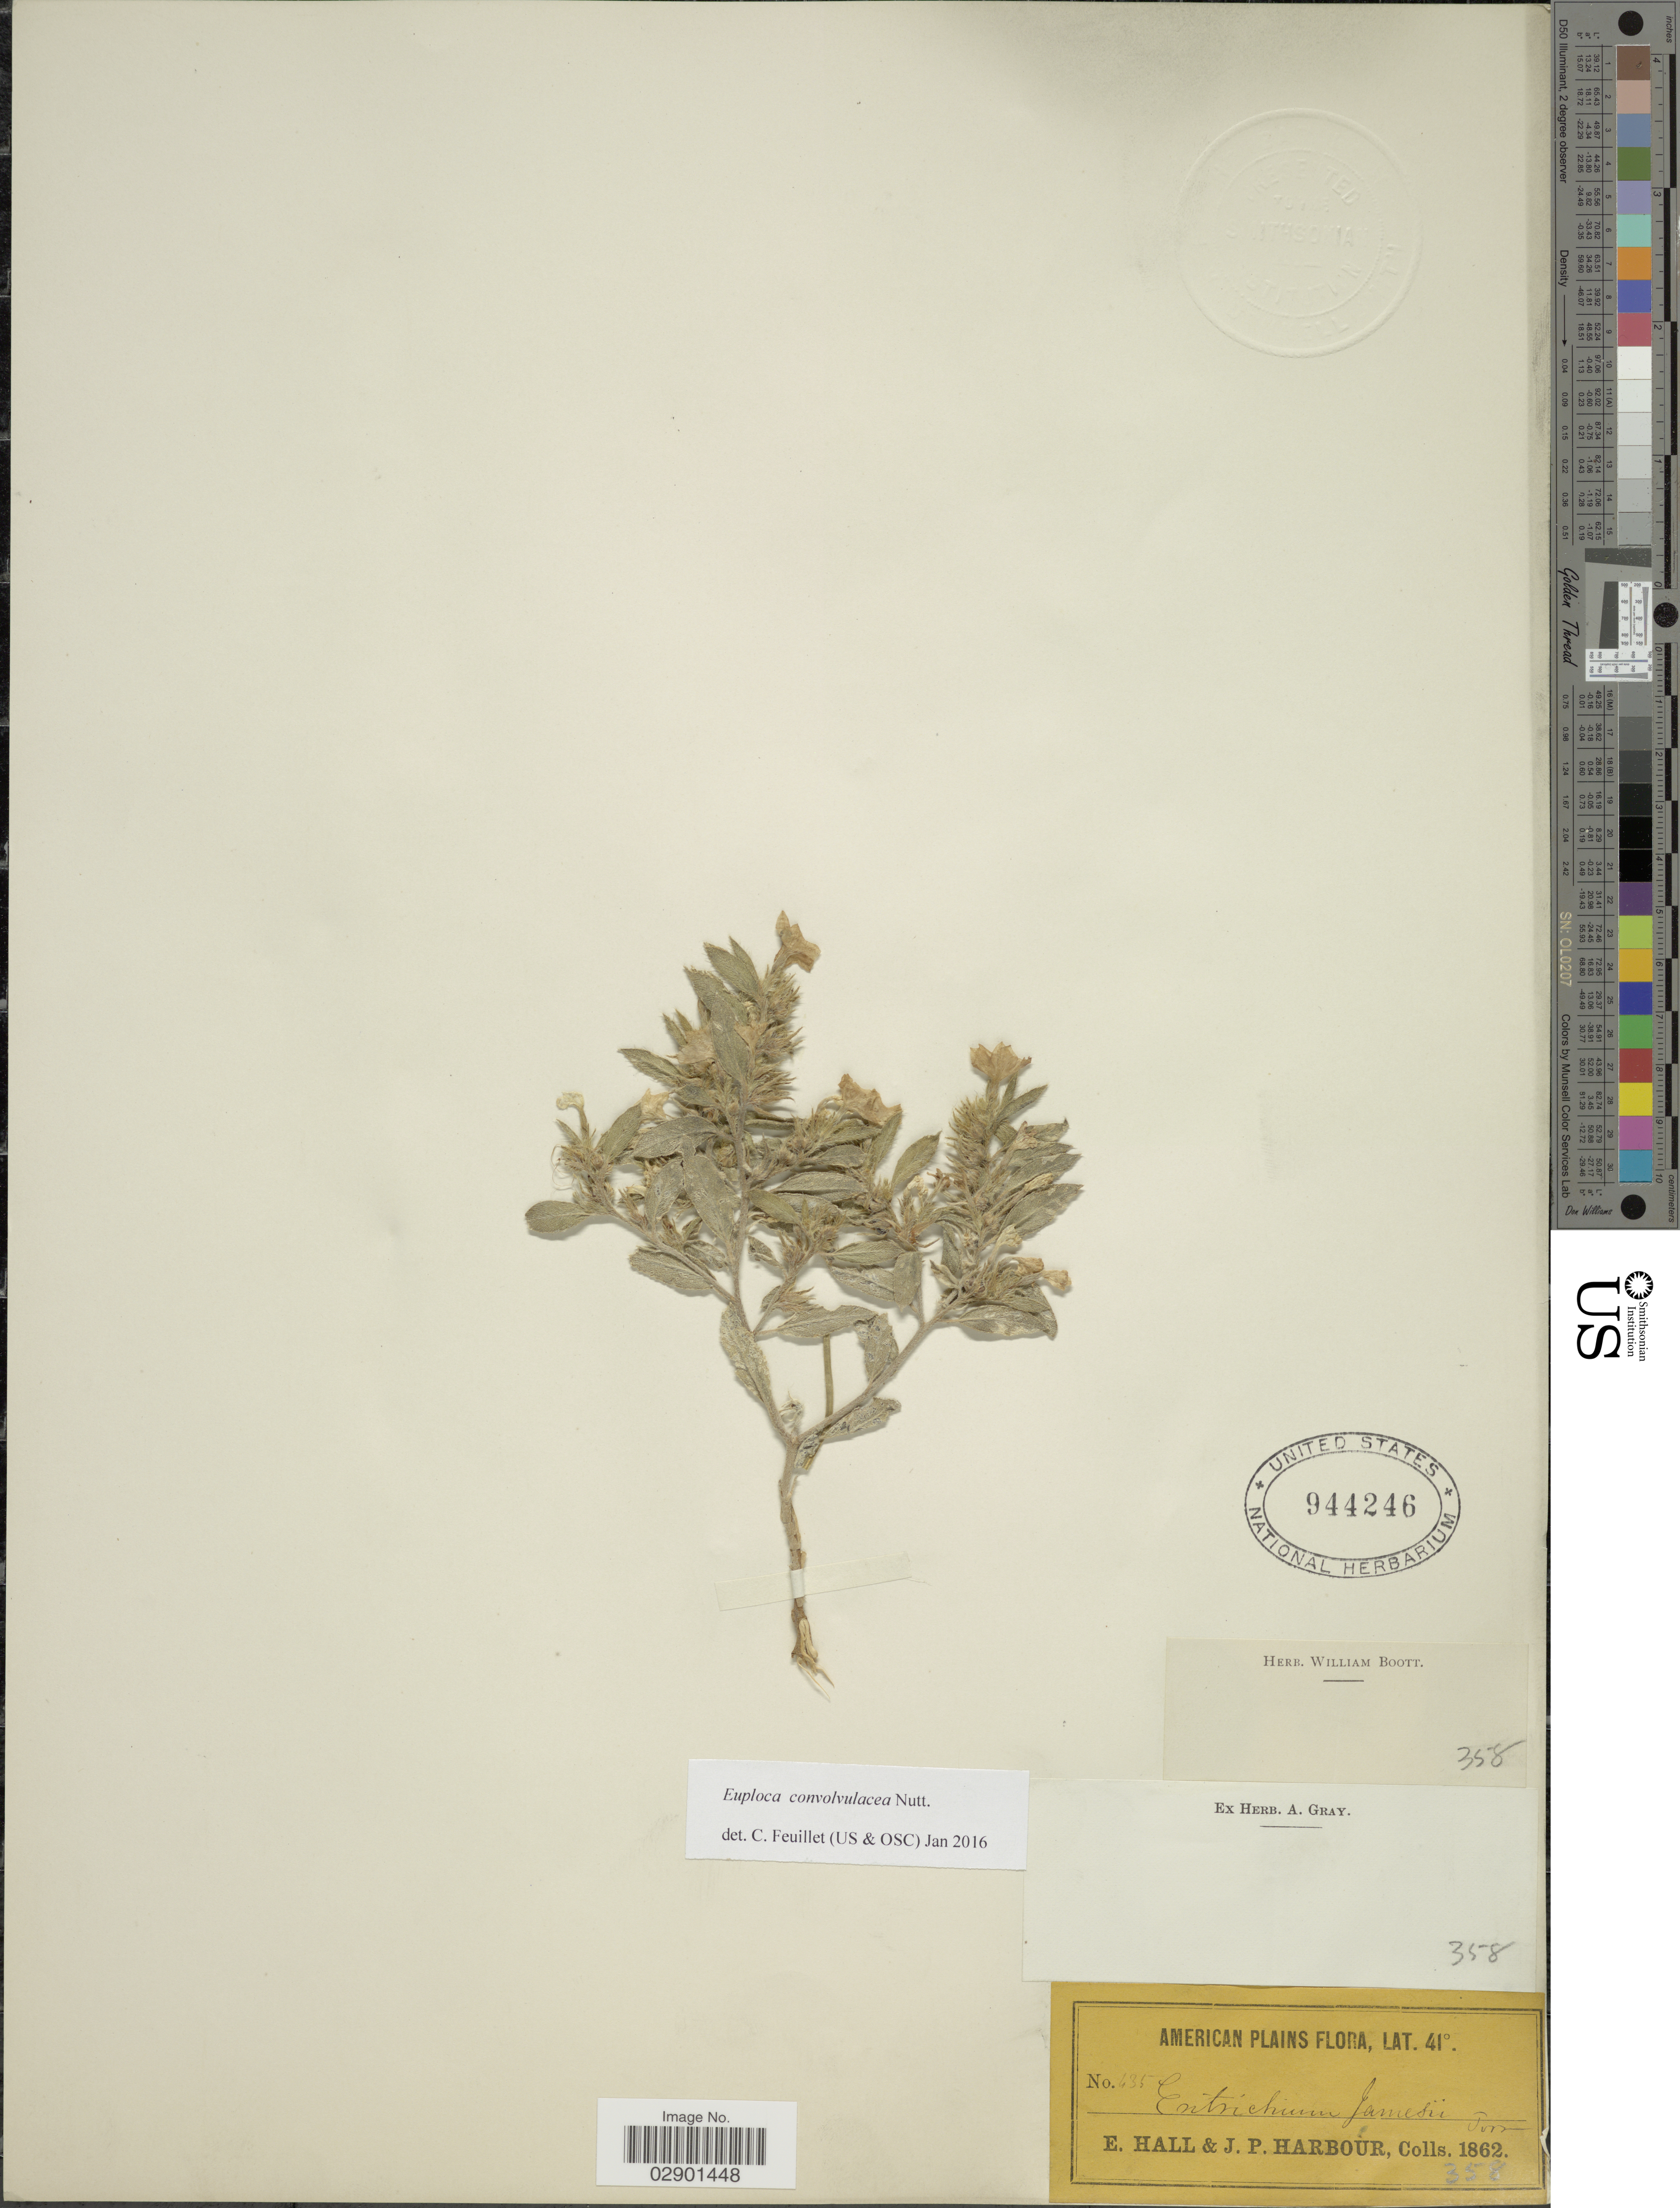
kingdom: Plantae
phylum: Tracheophyta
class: Magnoliopsida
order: Boraginales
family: Heliotropiaceae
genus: Euploca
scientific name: Euploca convolvulacea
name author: Nutt.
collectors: E. Hall & J. Harbour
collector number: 435/358*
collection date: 1862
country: United States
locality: American Plains.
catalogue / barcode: US 944246